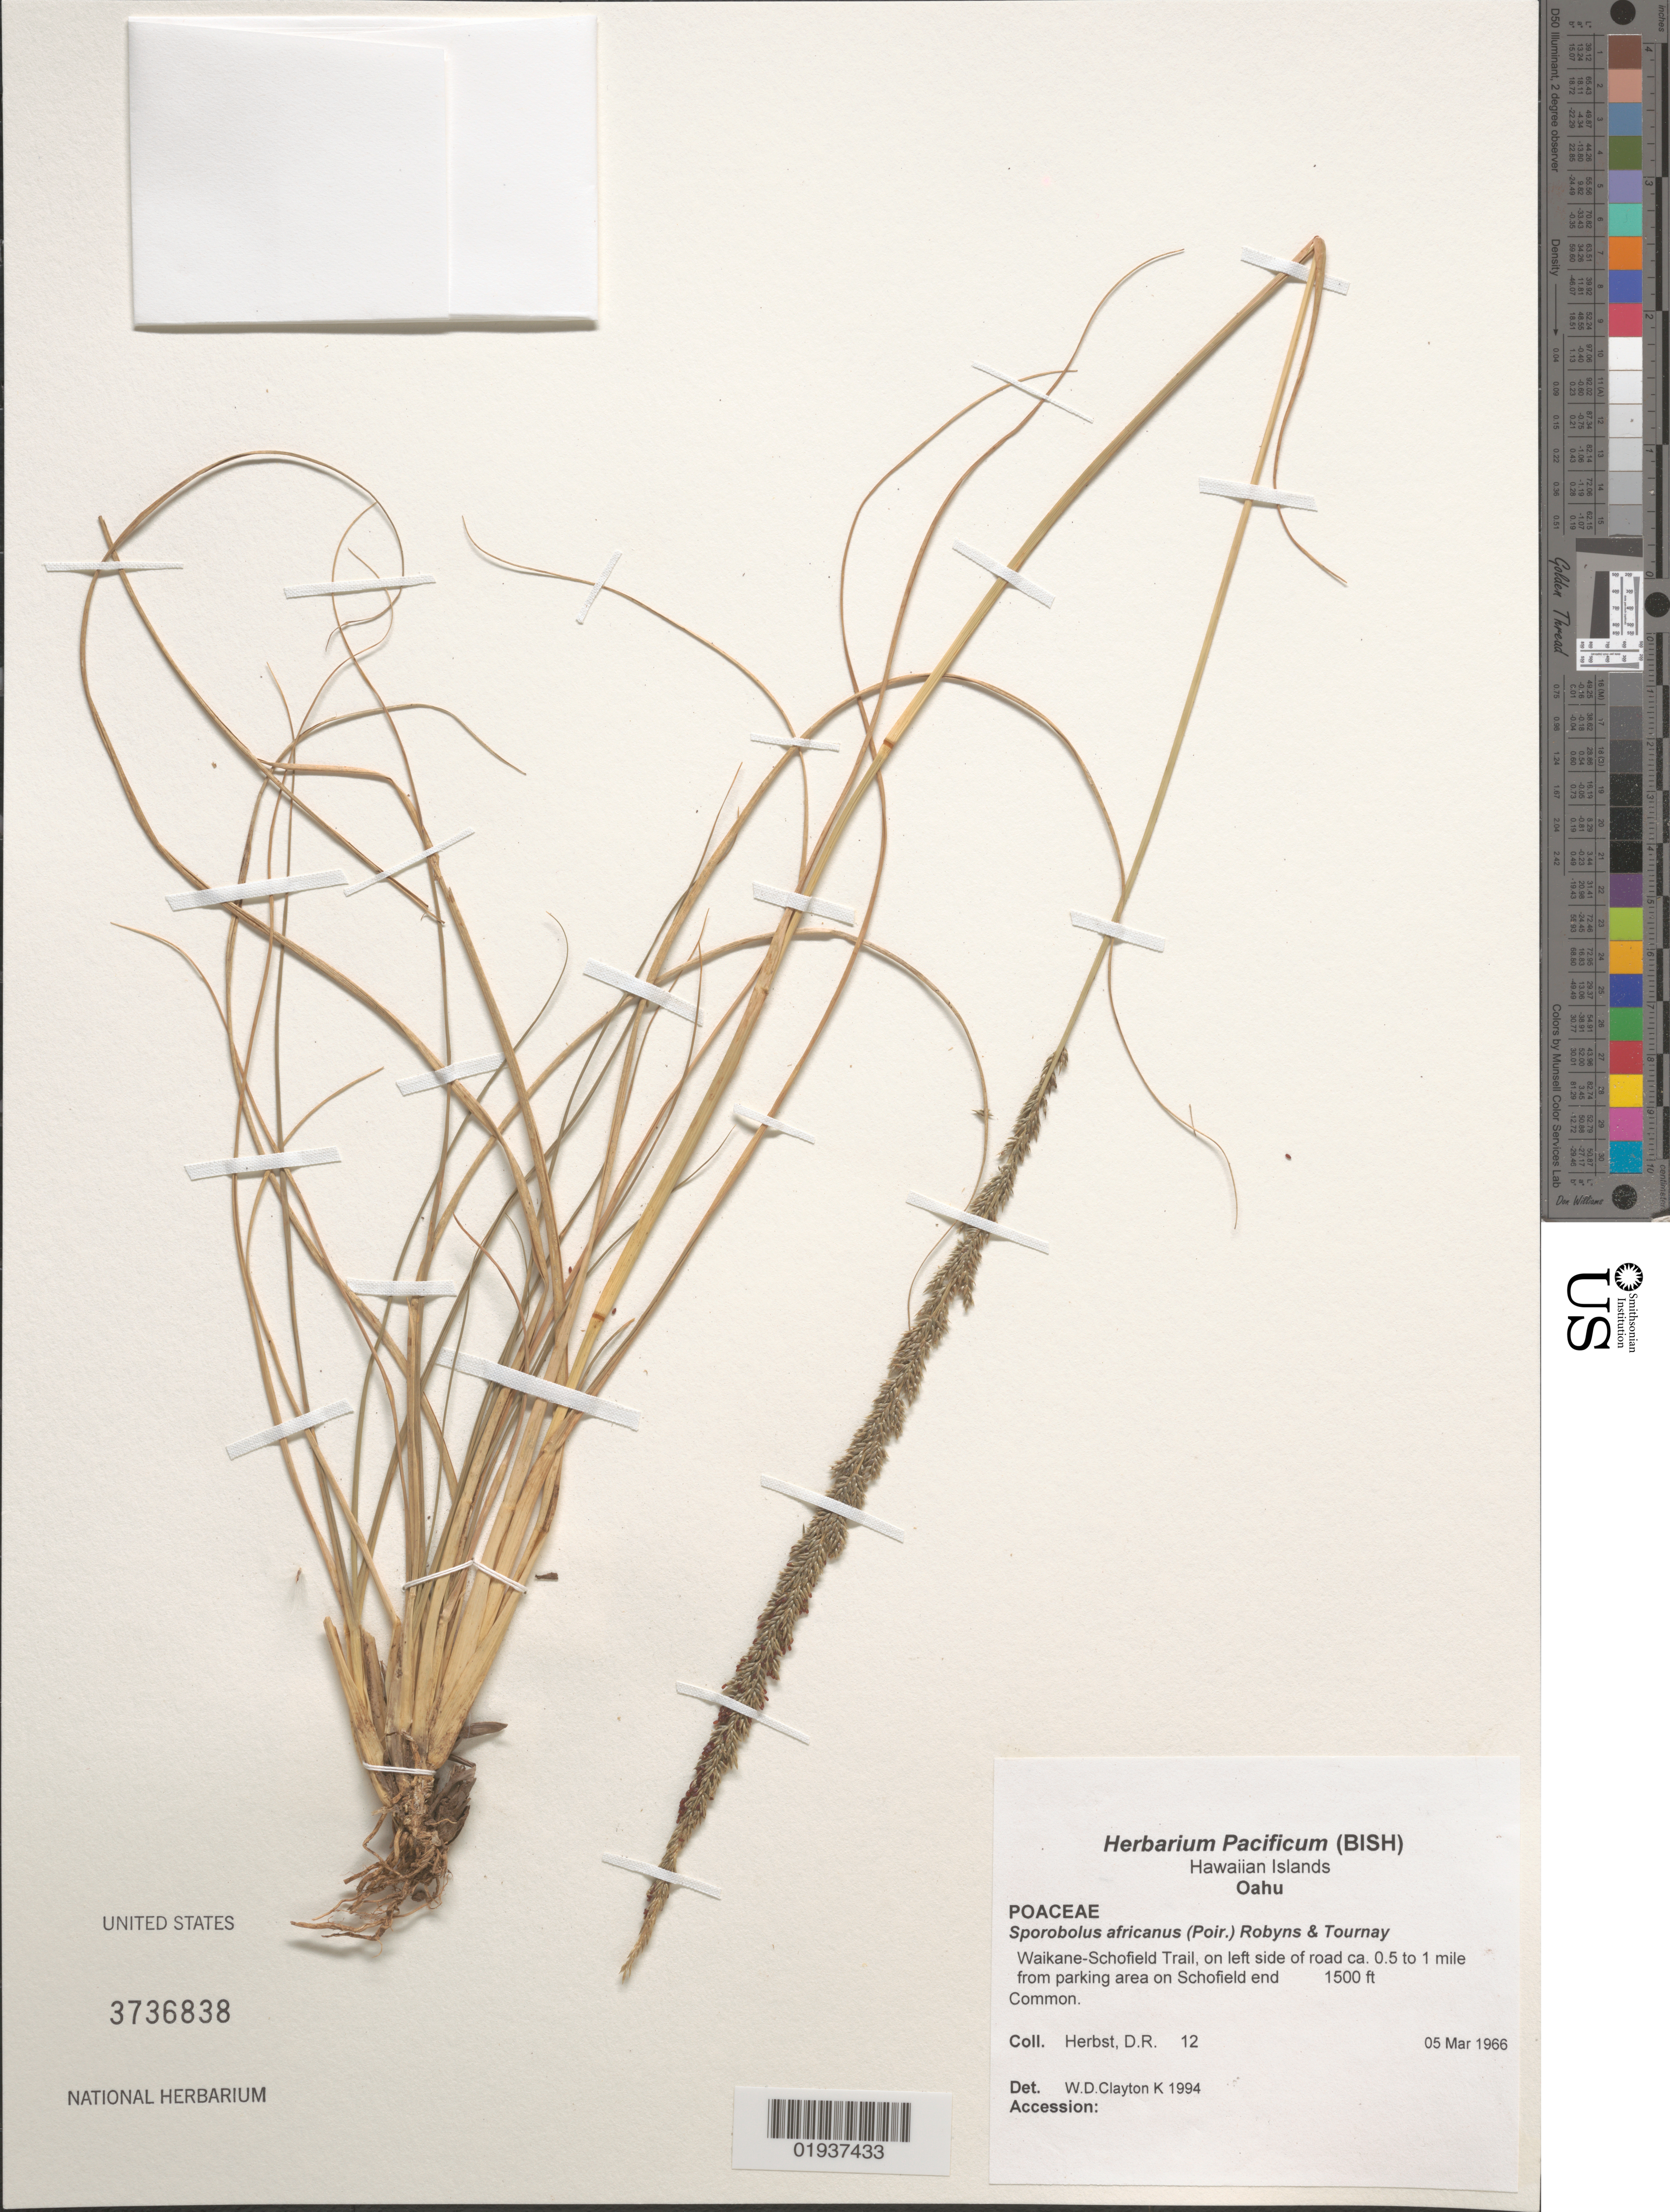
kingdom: Plantae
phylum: Tracheophyta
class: Liliopsida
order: Poales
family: Poaceae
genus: Sporobolus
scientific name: Sporobolus africanus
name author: (Poir.) Robyns & Tournay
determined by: Clayton, W. D.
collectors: D. R. Herbst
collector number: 12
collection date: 1966-03-05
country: United States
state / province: Hawaii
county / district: Honolulu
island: Oahu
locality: Waikane-Schofield Trail, on left side of road ca. 0.5 to 1 mile from parking area on Schofield end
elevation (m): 457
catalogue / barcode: US 3736838